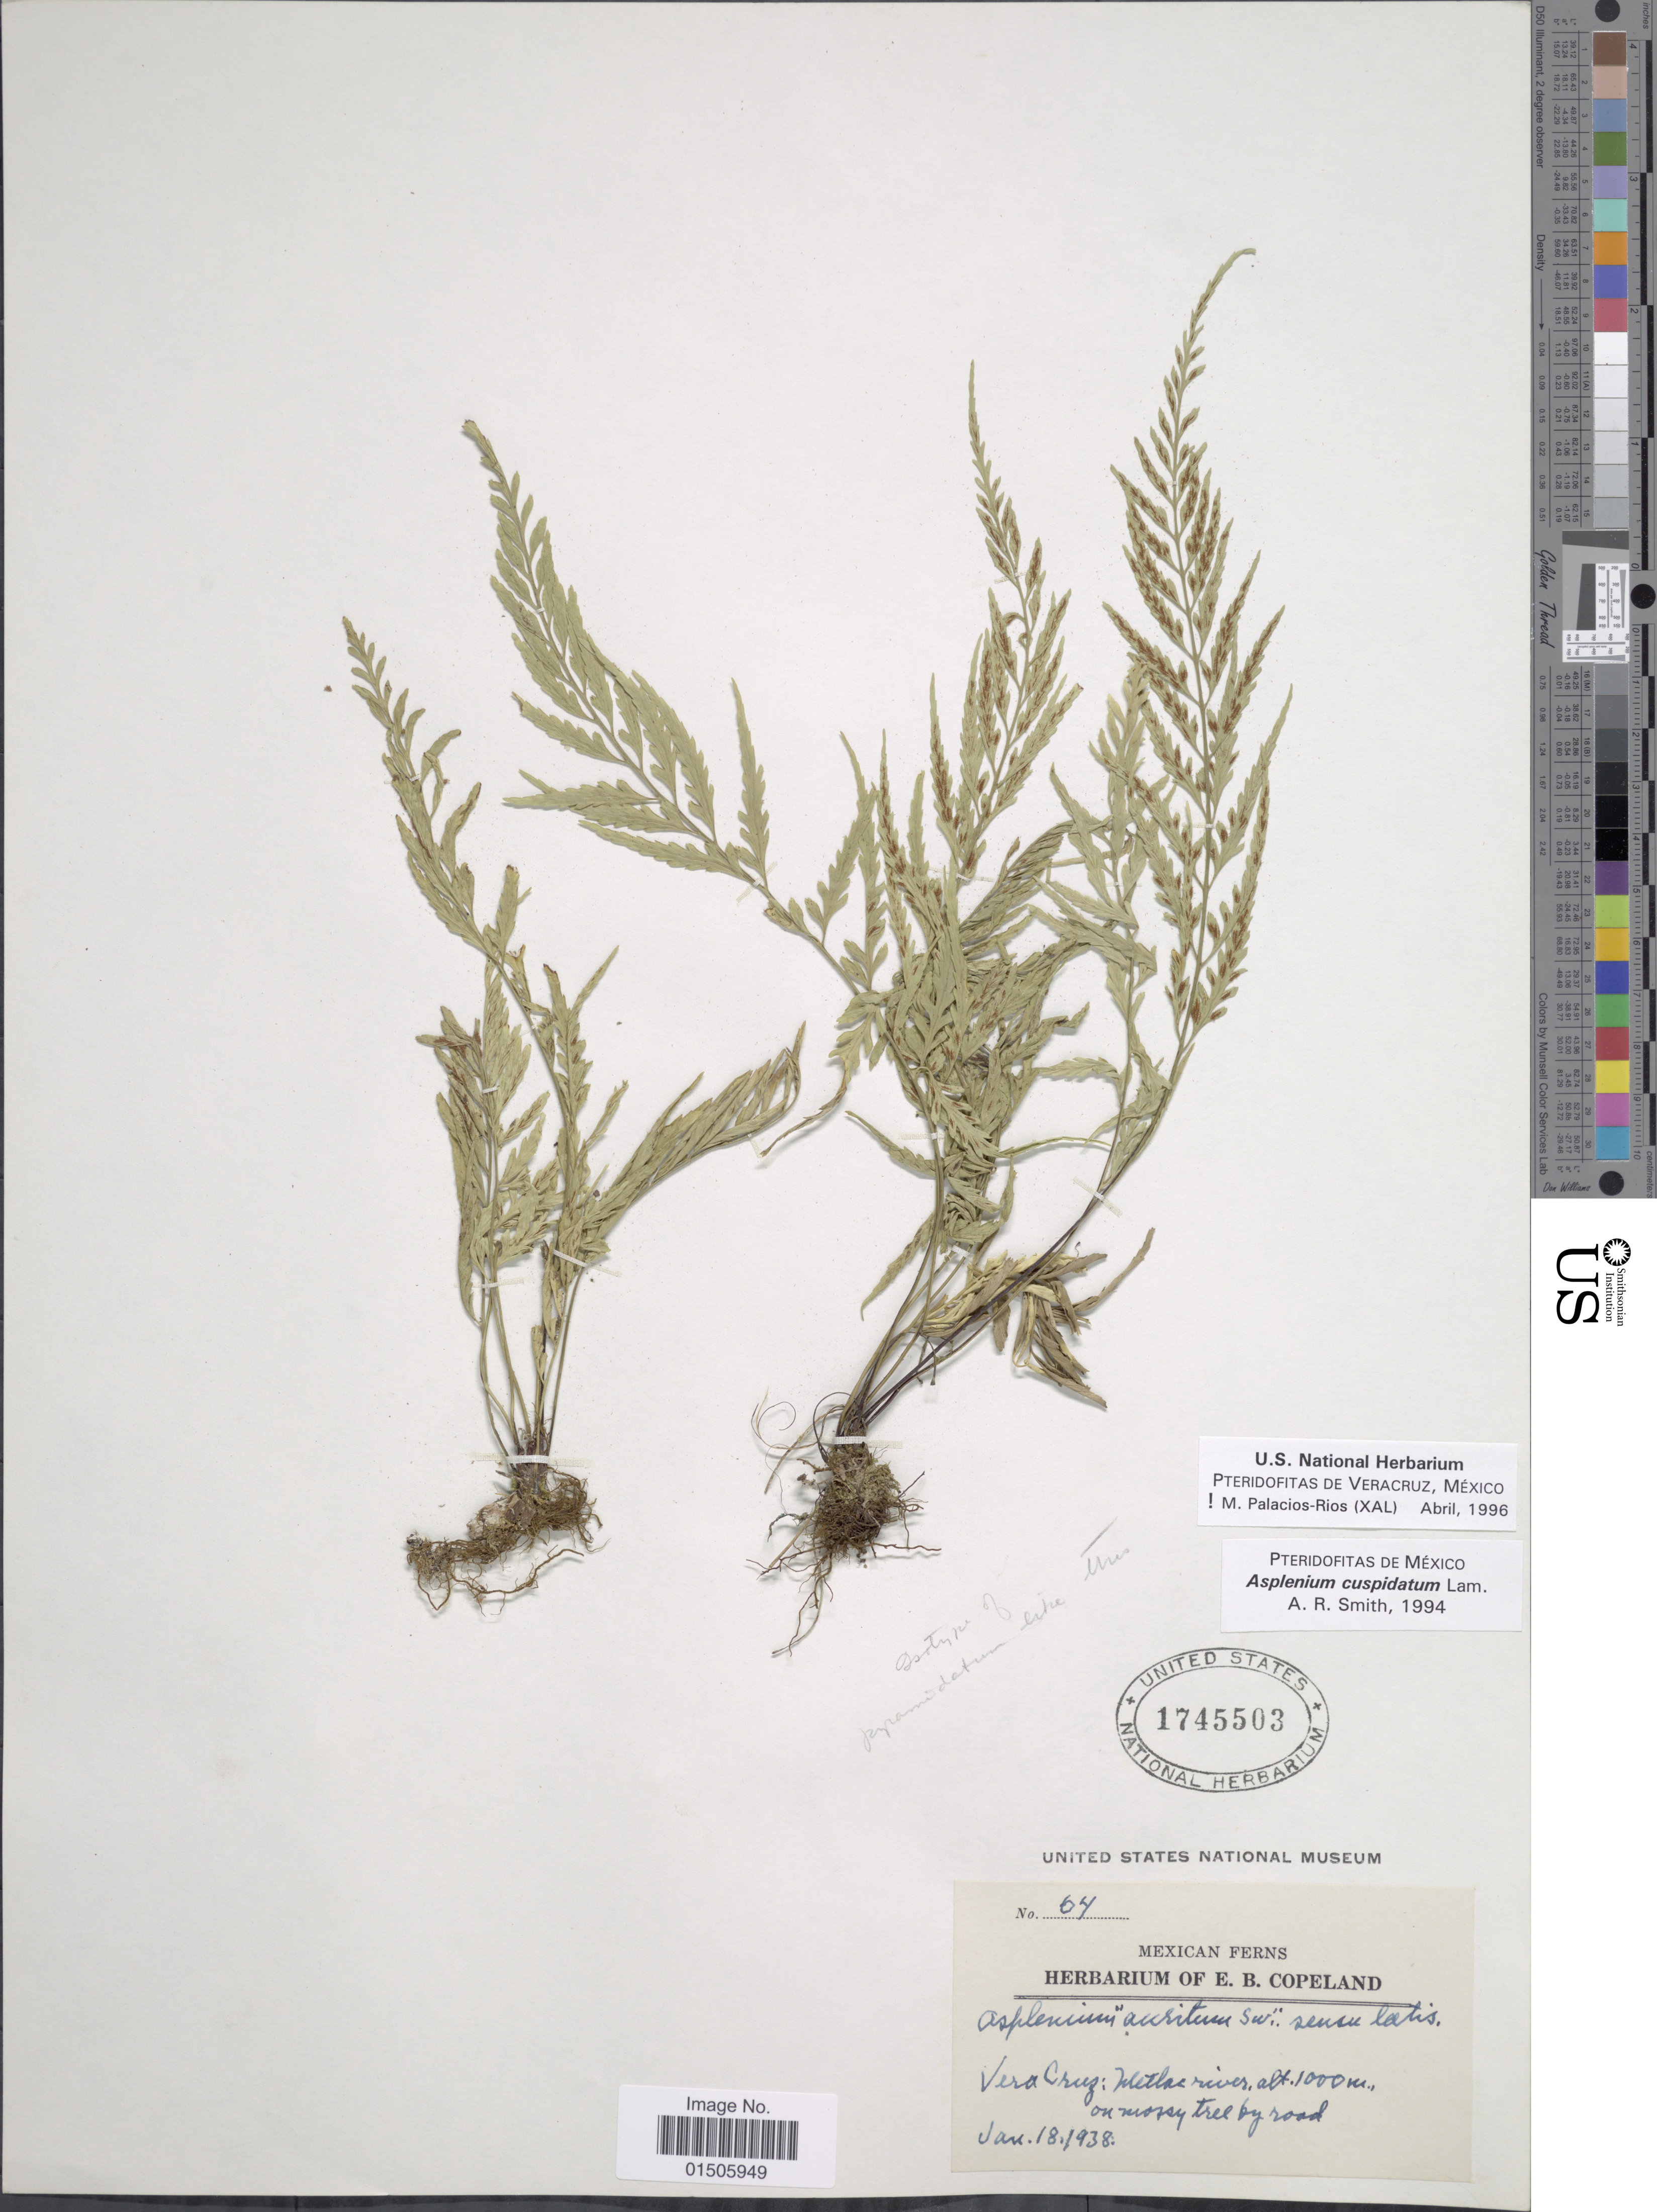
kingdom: Plantae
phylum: Tracheophyta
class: Polypodiopsida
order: Polypodiales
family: Aspleniaceae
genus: Asplenium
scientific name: Asplenium cuspidatum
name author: Lam.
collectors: ex herb. E. B. Copeland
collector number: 64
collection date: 1938-01-18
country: Mexico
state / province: Veracruz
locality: Vera Cruz: Wetlax rivers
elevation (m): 1000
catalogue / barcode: US 1745503